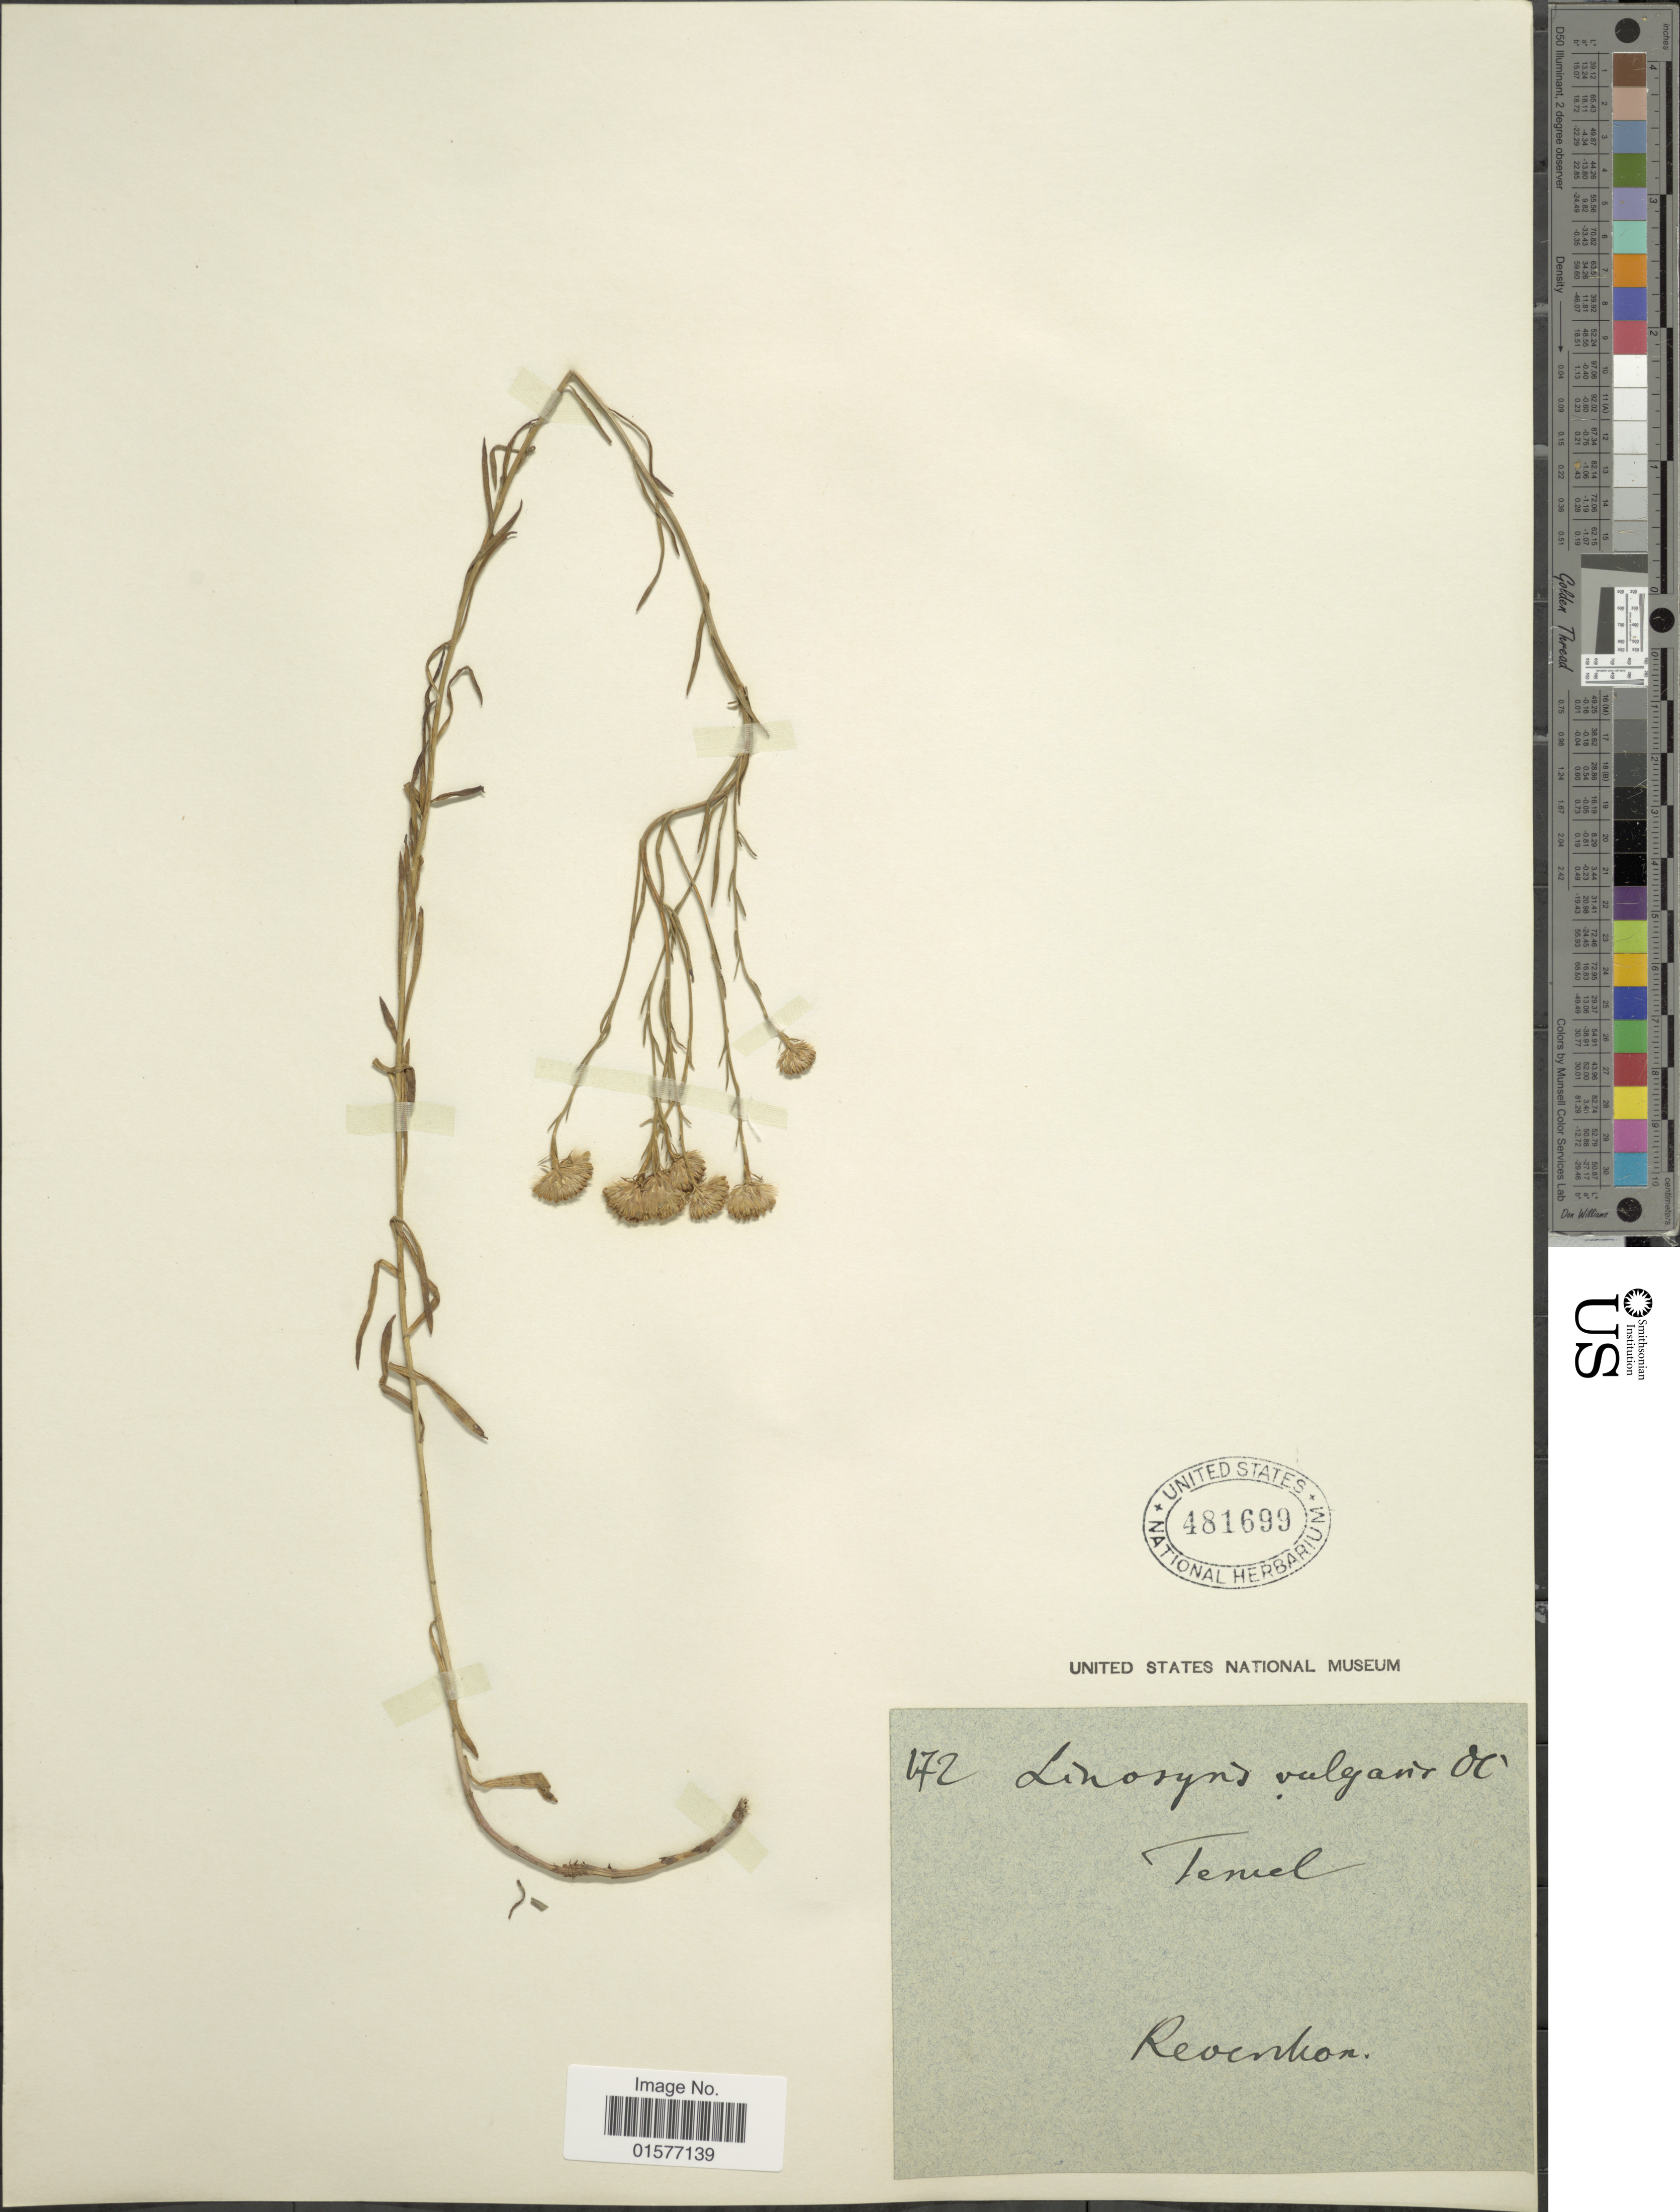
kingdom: Plantae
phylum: Tracheophyta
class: Magnoliopsida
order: Asterales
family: Asteraceae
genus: Linosyris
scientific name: Linosyris vulgaris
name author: Cass. ex Less.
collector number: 172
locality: Revenkon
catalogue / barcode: US 481699